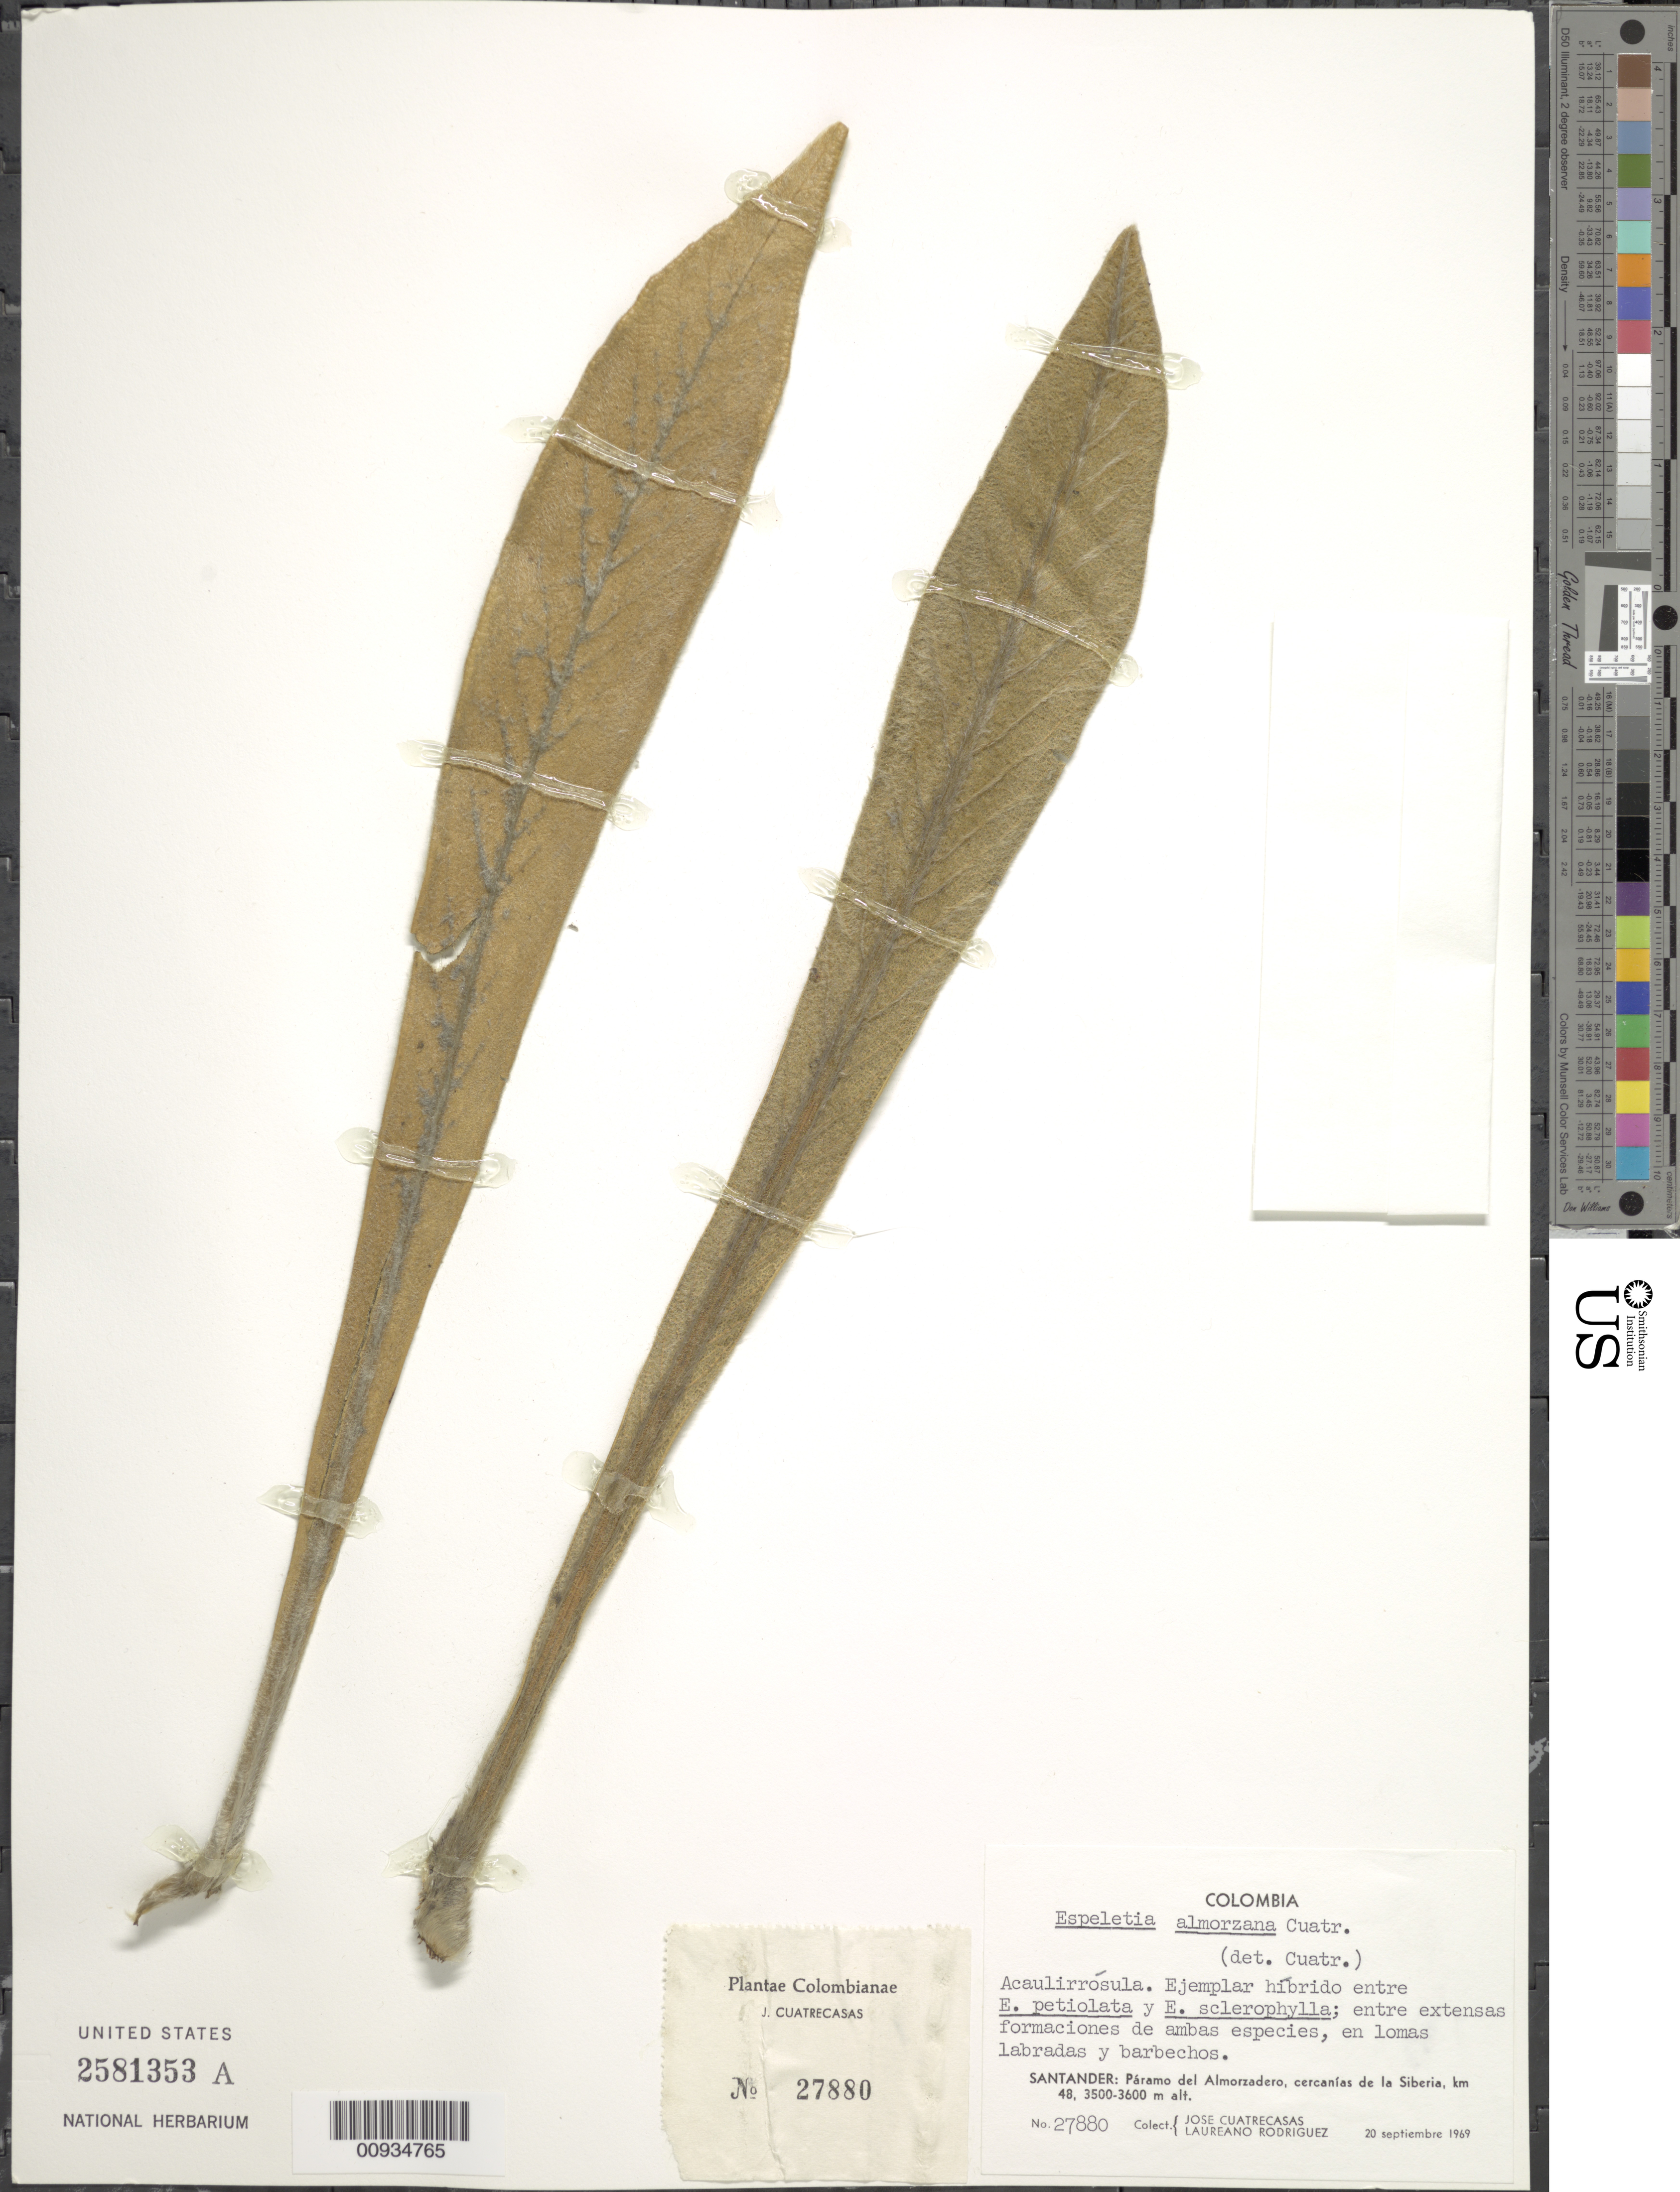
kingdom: Plantae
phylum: Tracheophyta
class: Magnoliopsida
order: Asterales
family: Asteraceae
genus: Espeletiopsis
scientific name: Espeletiopsis x almorazana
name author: Cuatrec.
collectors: J. Cuatrecasas & L. Rodriguez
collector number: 27880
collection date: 1969-09-20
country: Colombia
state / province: Santander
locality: Paramo del Almorzadero, cercanias de la Siberia, km 48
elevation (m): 3500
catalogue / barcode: US 2581353A